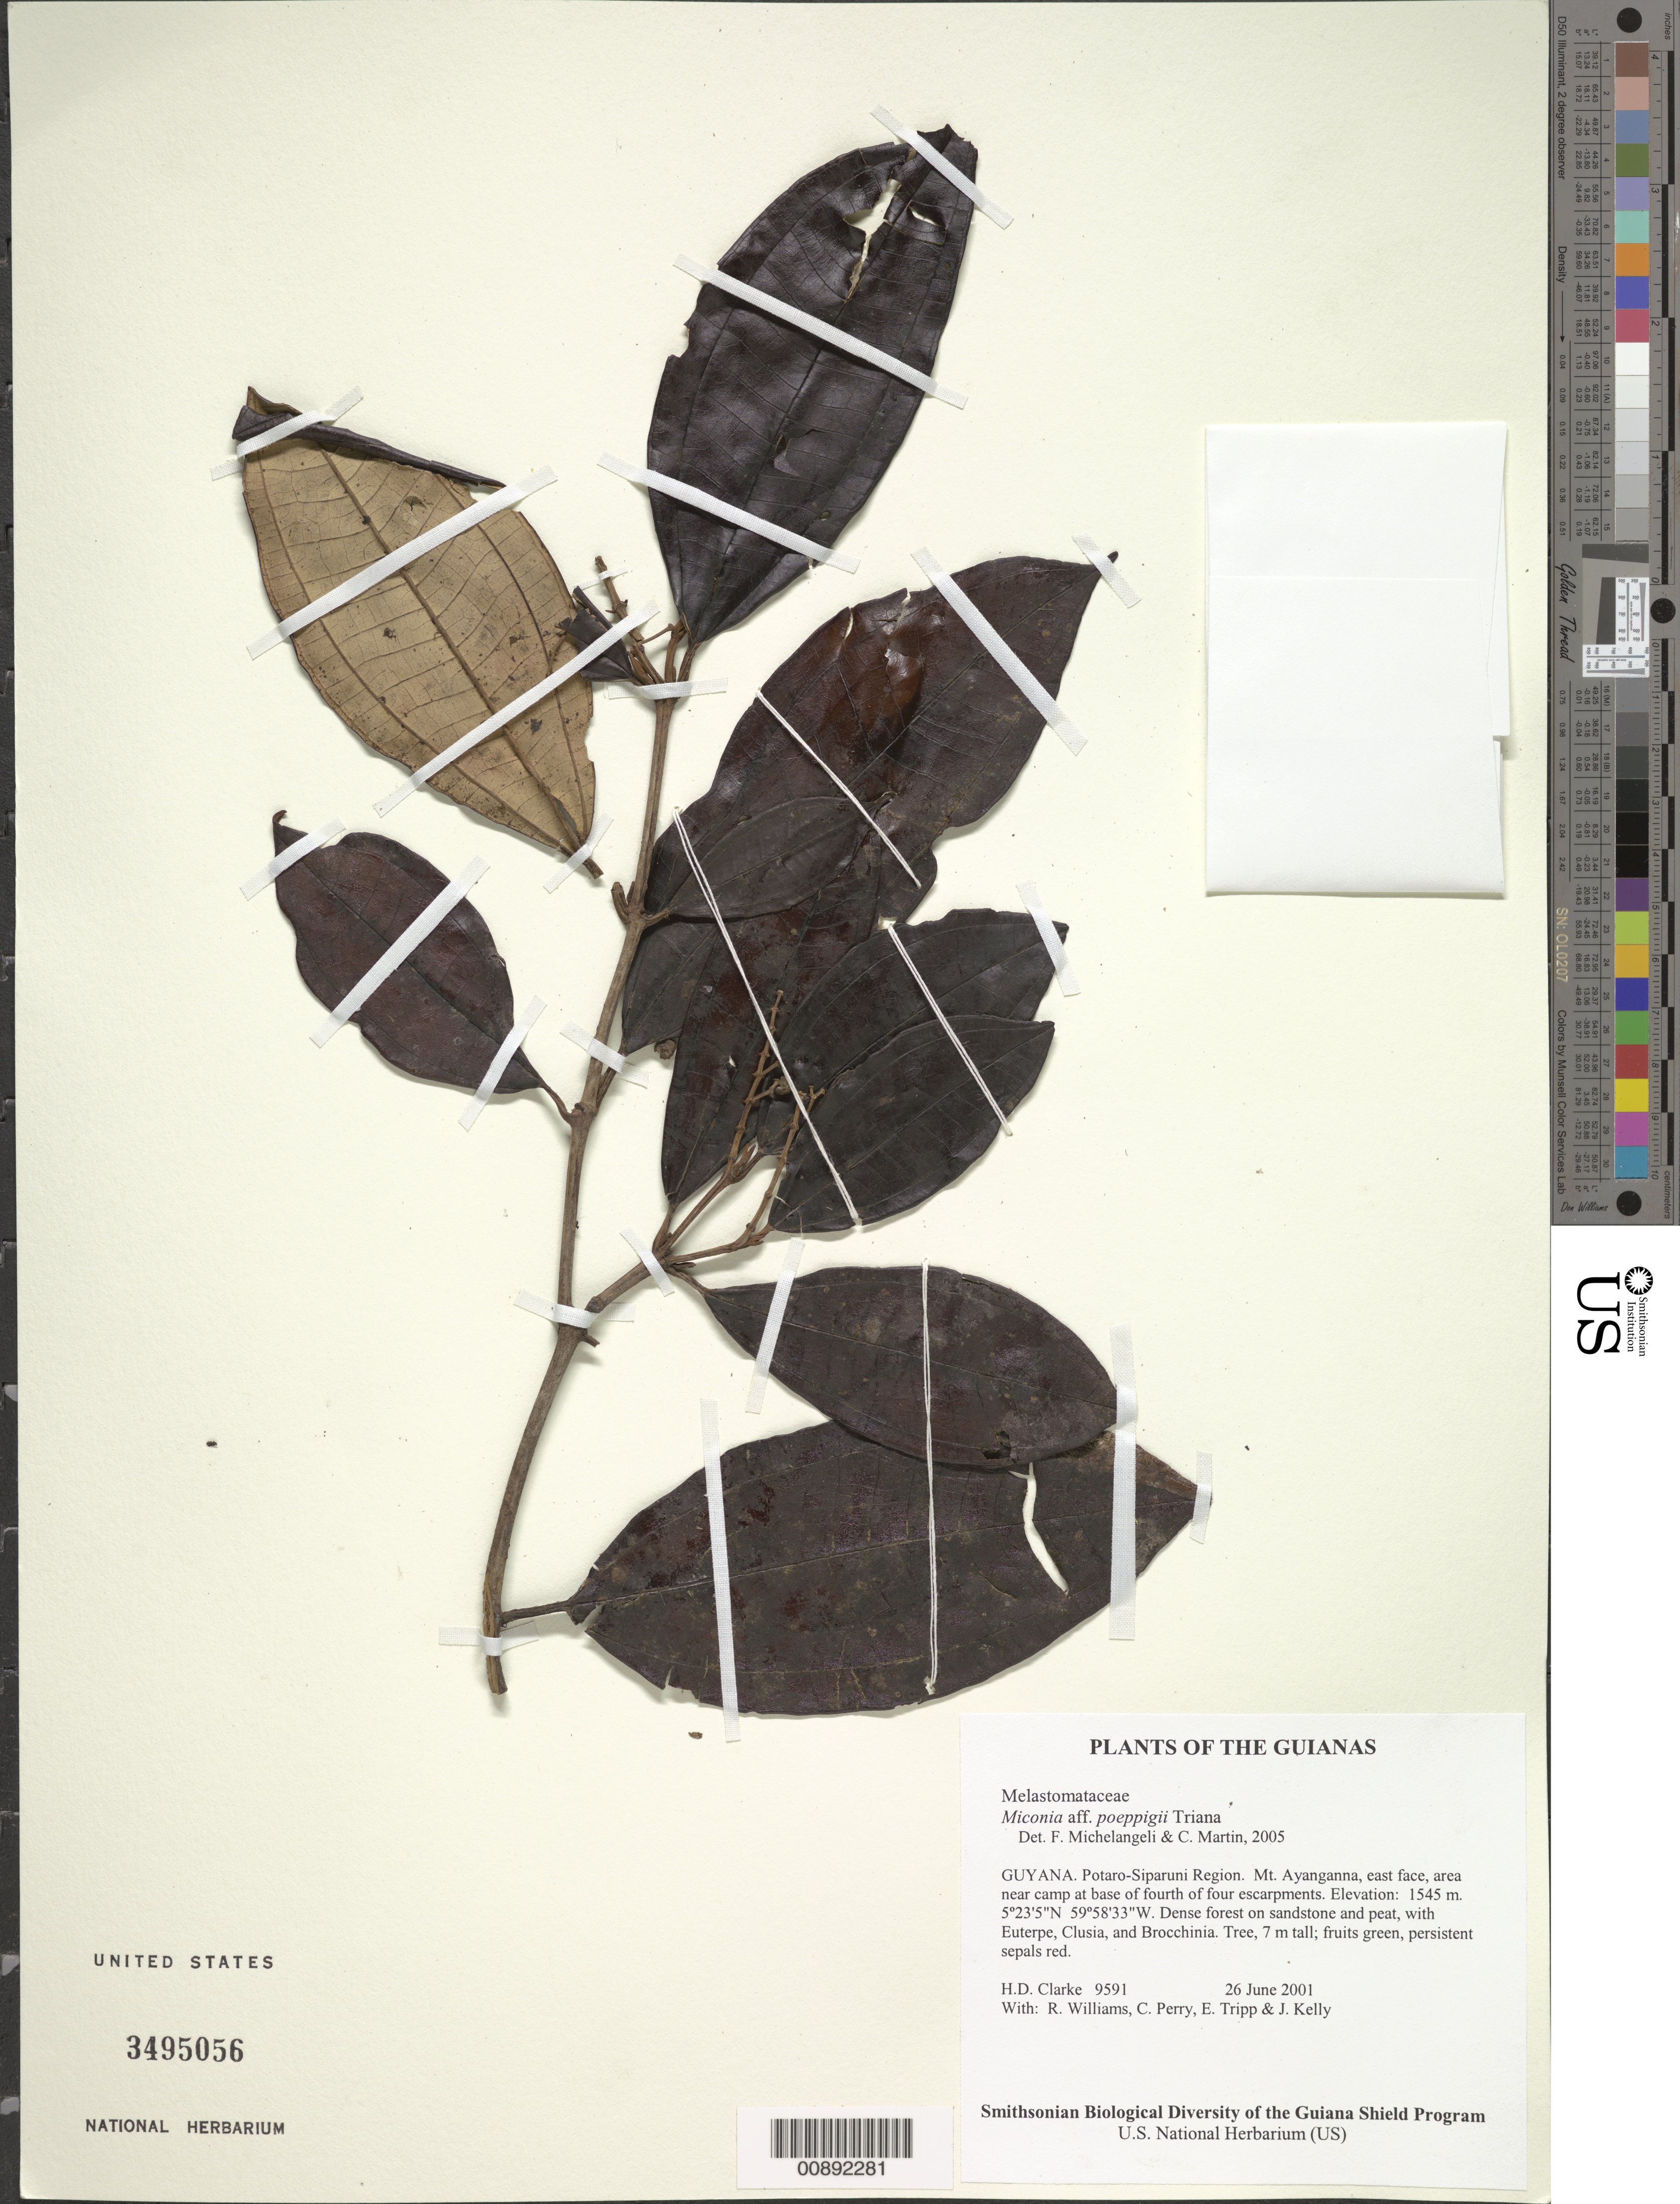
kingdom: Plantae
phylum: Tracheophyta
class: Magnoliopsida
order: Myrtales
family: Melastomataceae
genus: Miconia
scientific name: Miconia stenostachya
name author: DC.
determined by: Almeda, F.; Penneys, D. S.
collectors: H. D. Clarke, R. Williams, C. Perry, E. Tripp & J. Kelly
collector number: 9591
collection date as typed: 26 June 2001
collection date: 2001-06-26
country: Guyana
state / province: Potaro-Siparuni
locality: Mt. Ayanganna, east face, area near camp at base of fourth of four escarpments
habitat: Dense forest on sandstone and peat, with Euterpe, Clusia, and Brocchinia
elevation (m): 1545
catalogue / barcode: US 3495056